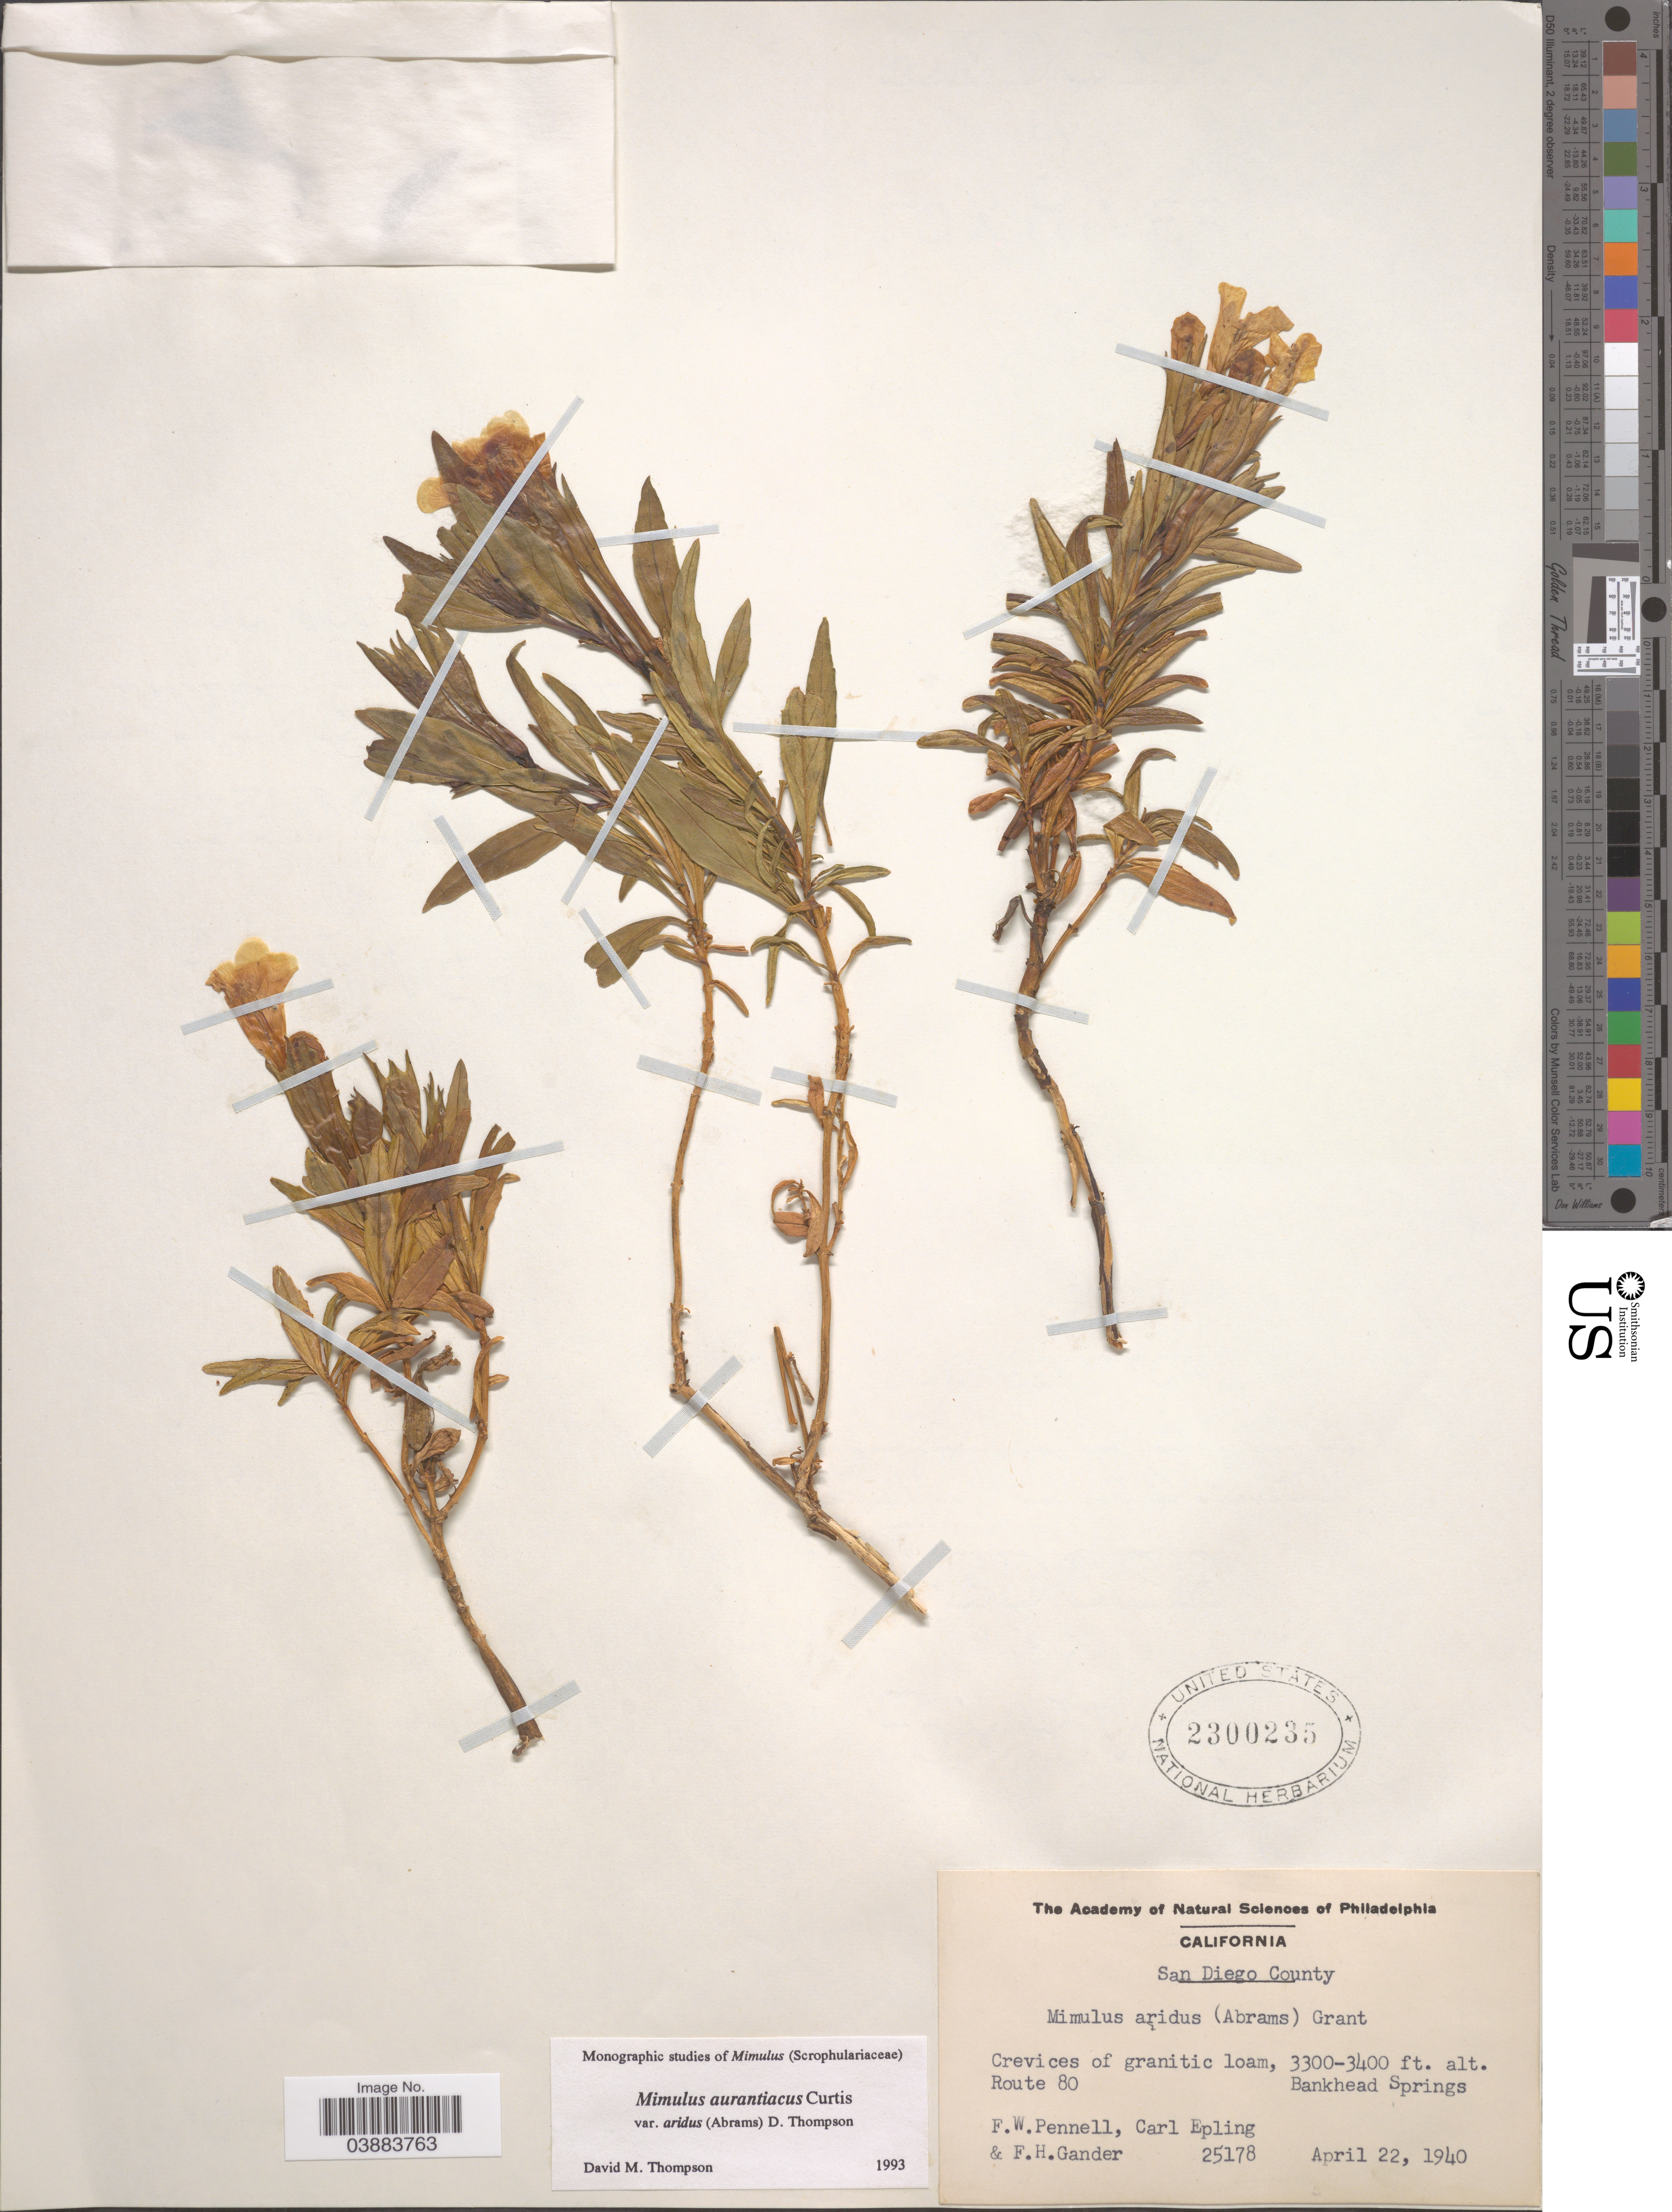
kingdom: Plantae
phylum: Tracheophyta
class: Magnoliopsida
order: Lamiales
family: Phrymaceae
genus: Diplacus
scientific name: Diplacus aurantiacus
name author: (Curtis) Jeps.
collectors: F. W. Pennell, C. C. Epling & F. Gander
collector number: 25178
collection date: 1940-04-22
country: United States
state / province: California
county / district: San Diego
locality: San Diego County. Route 80. Bankhead Springs.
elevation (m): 1006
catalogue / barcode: US 2300235